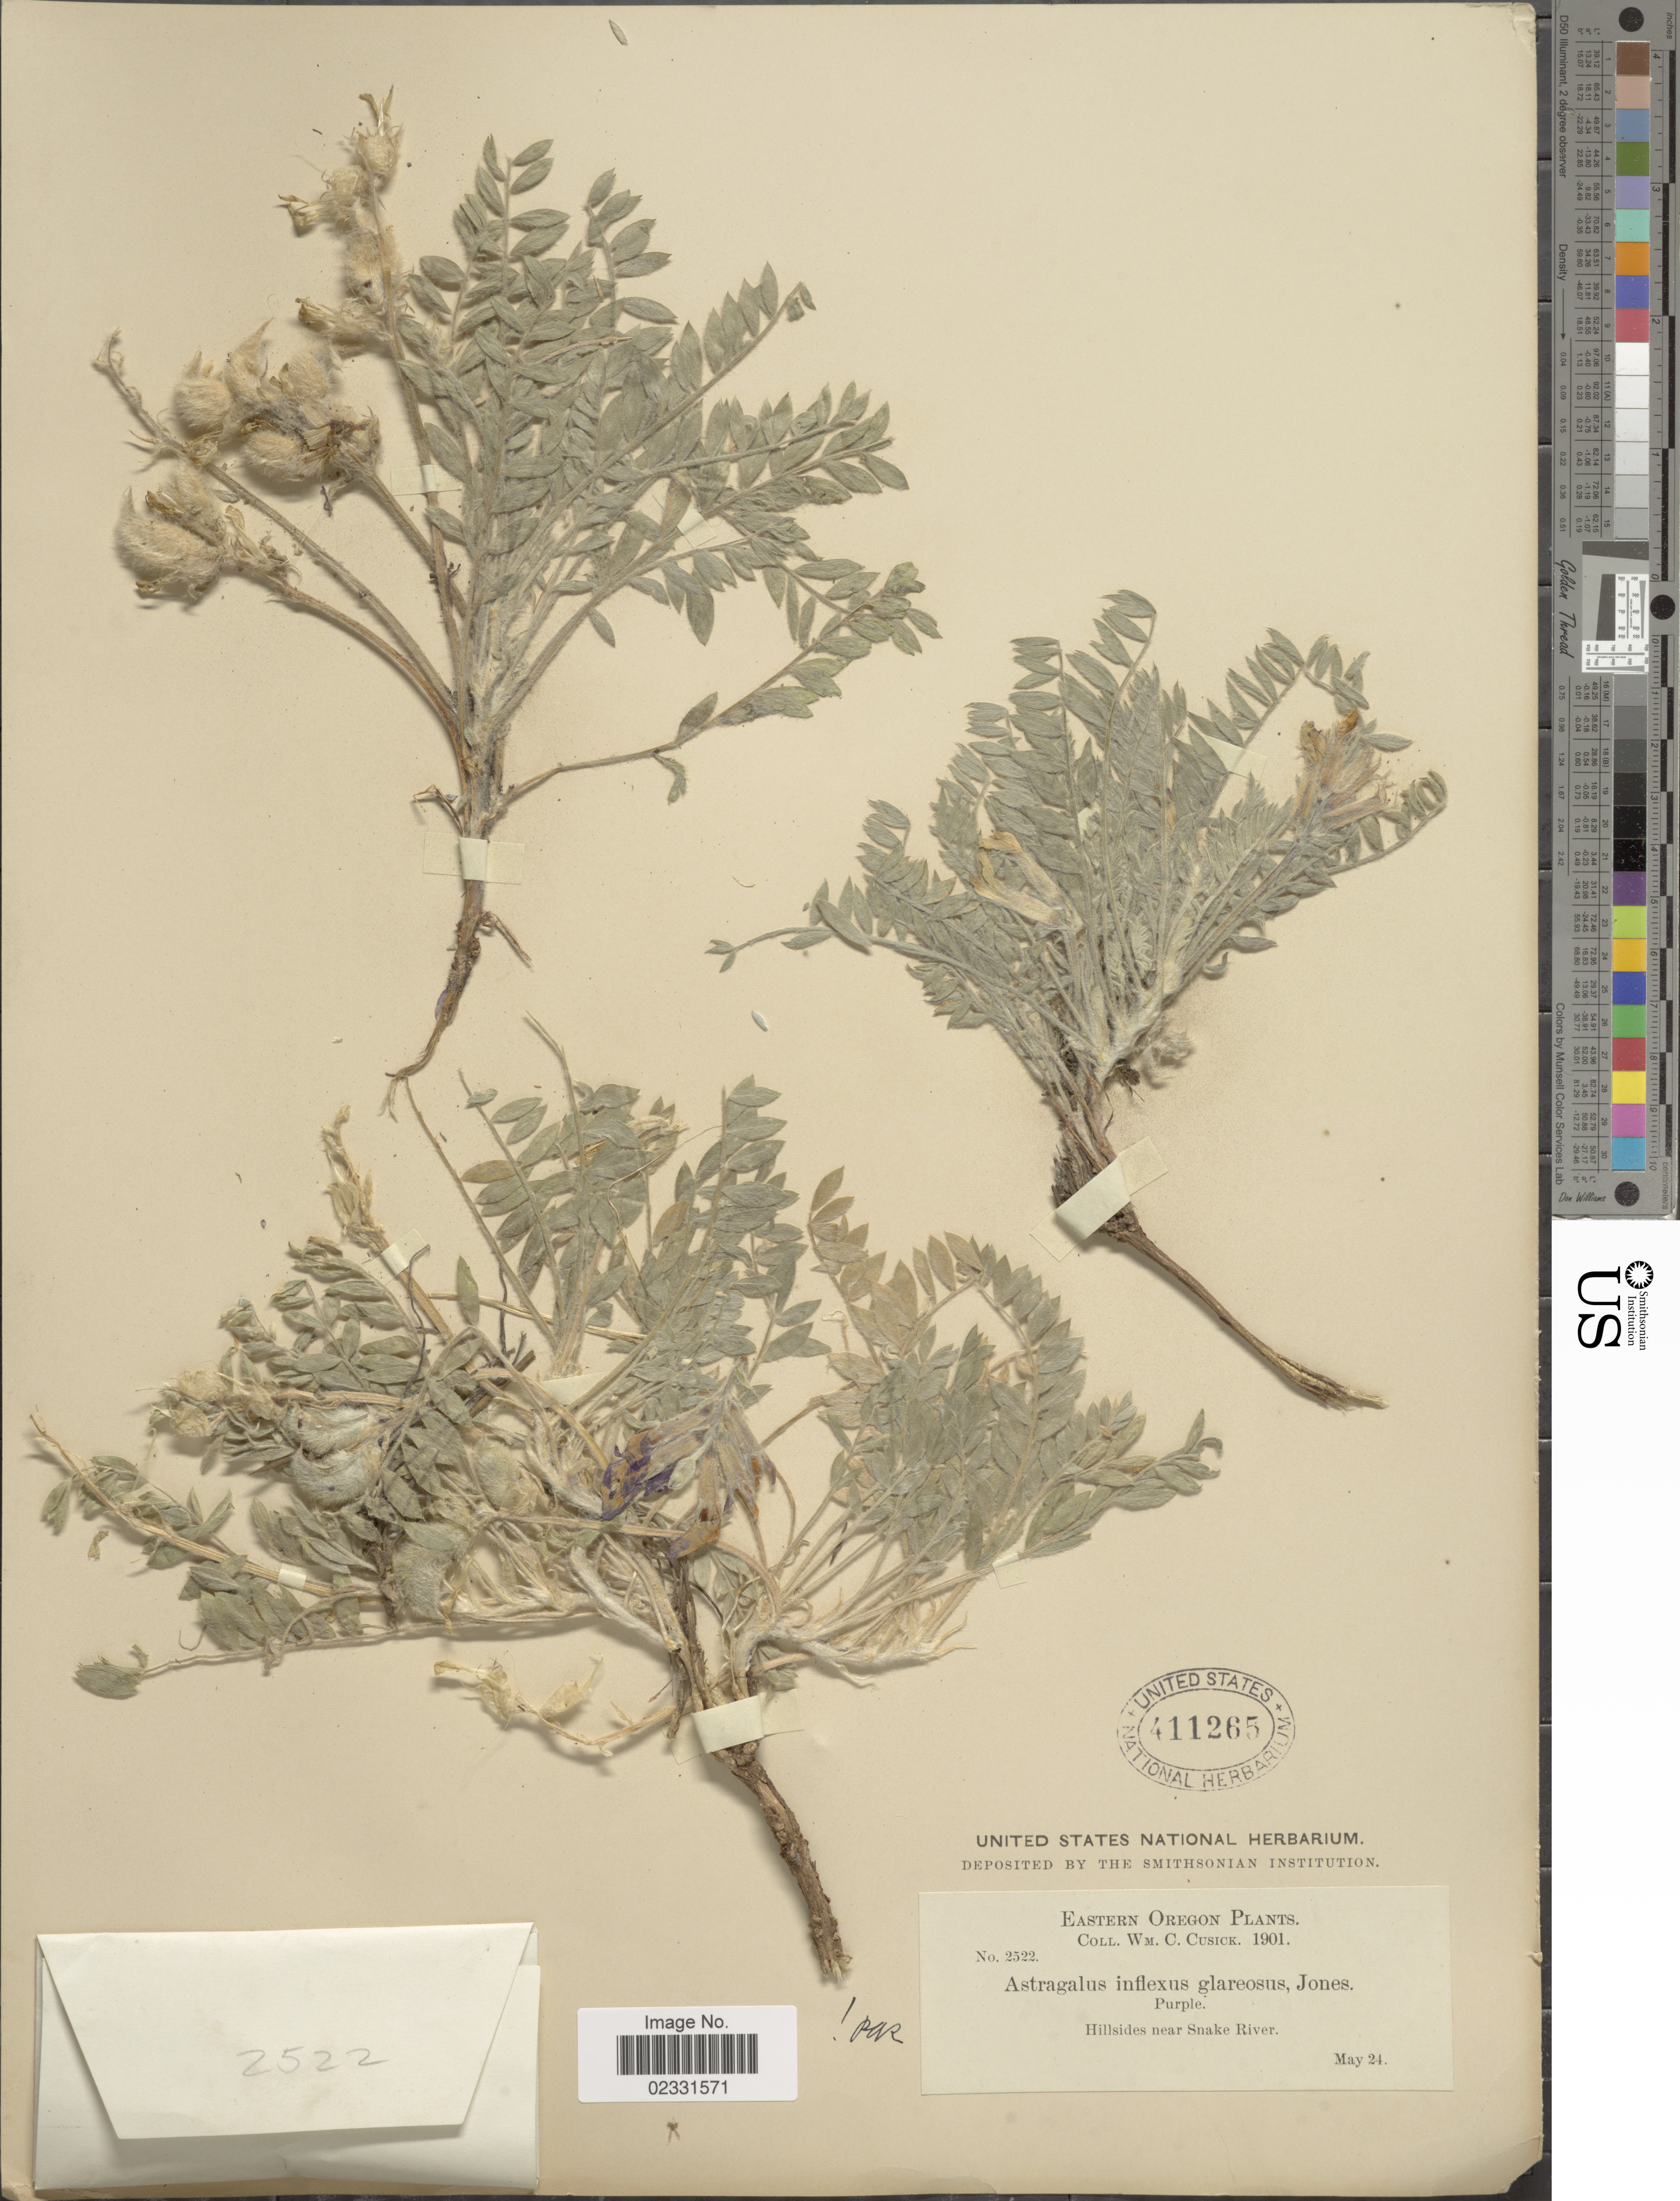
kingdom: Plantae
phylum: Tracheophyta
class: Magnoliopsida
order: Fabales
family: Fabaceae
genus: Astragalus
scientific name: Astragalus purshii var. glareosus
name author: (Douglas ex Hook.) Barneby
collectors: W. C. Cusick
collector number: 2522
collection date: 1901-05-24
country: United States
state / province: Oregon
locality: Easterpn Oregon, Hillsides near Snake River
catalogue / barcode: US 411265